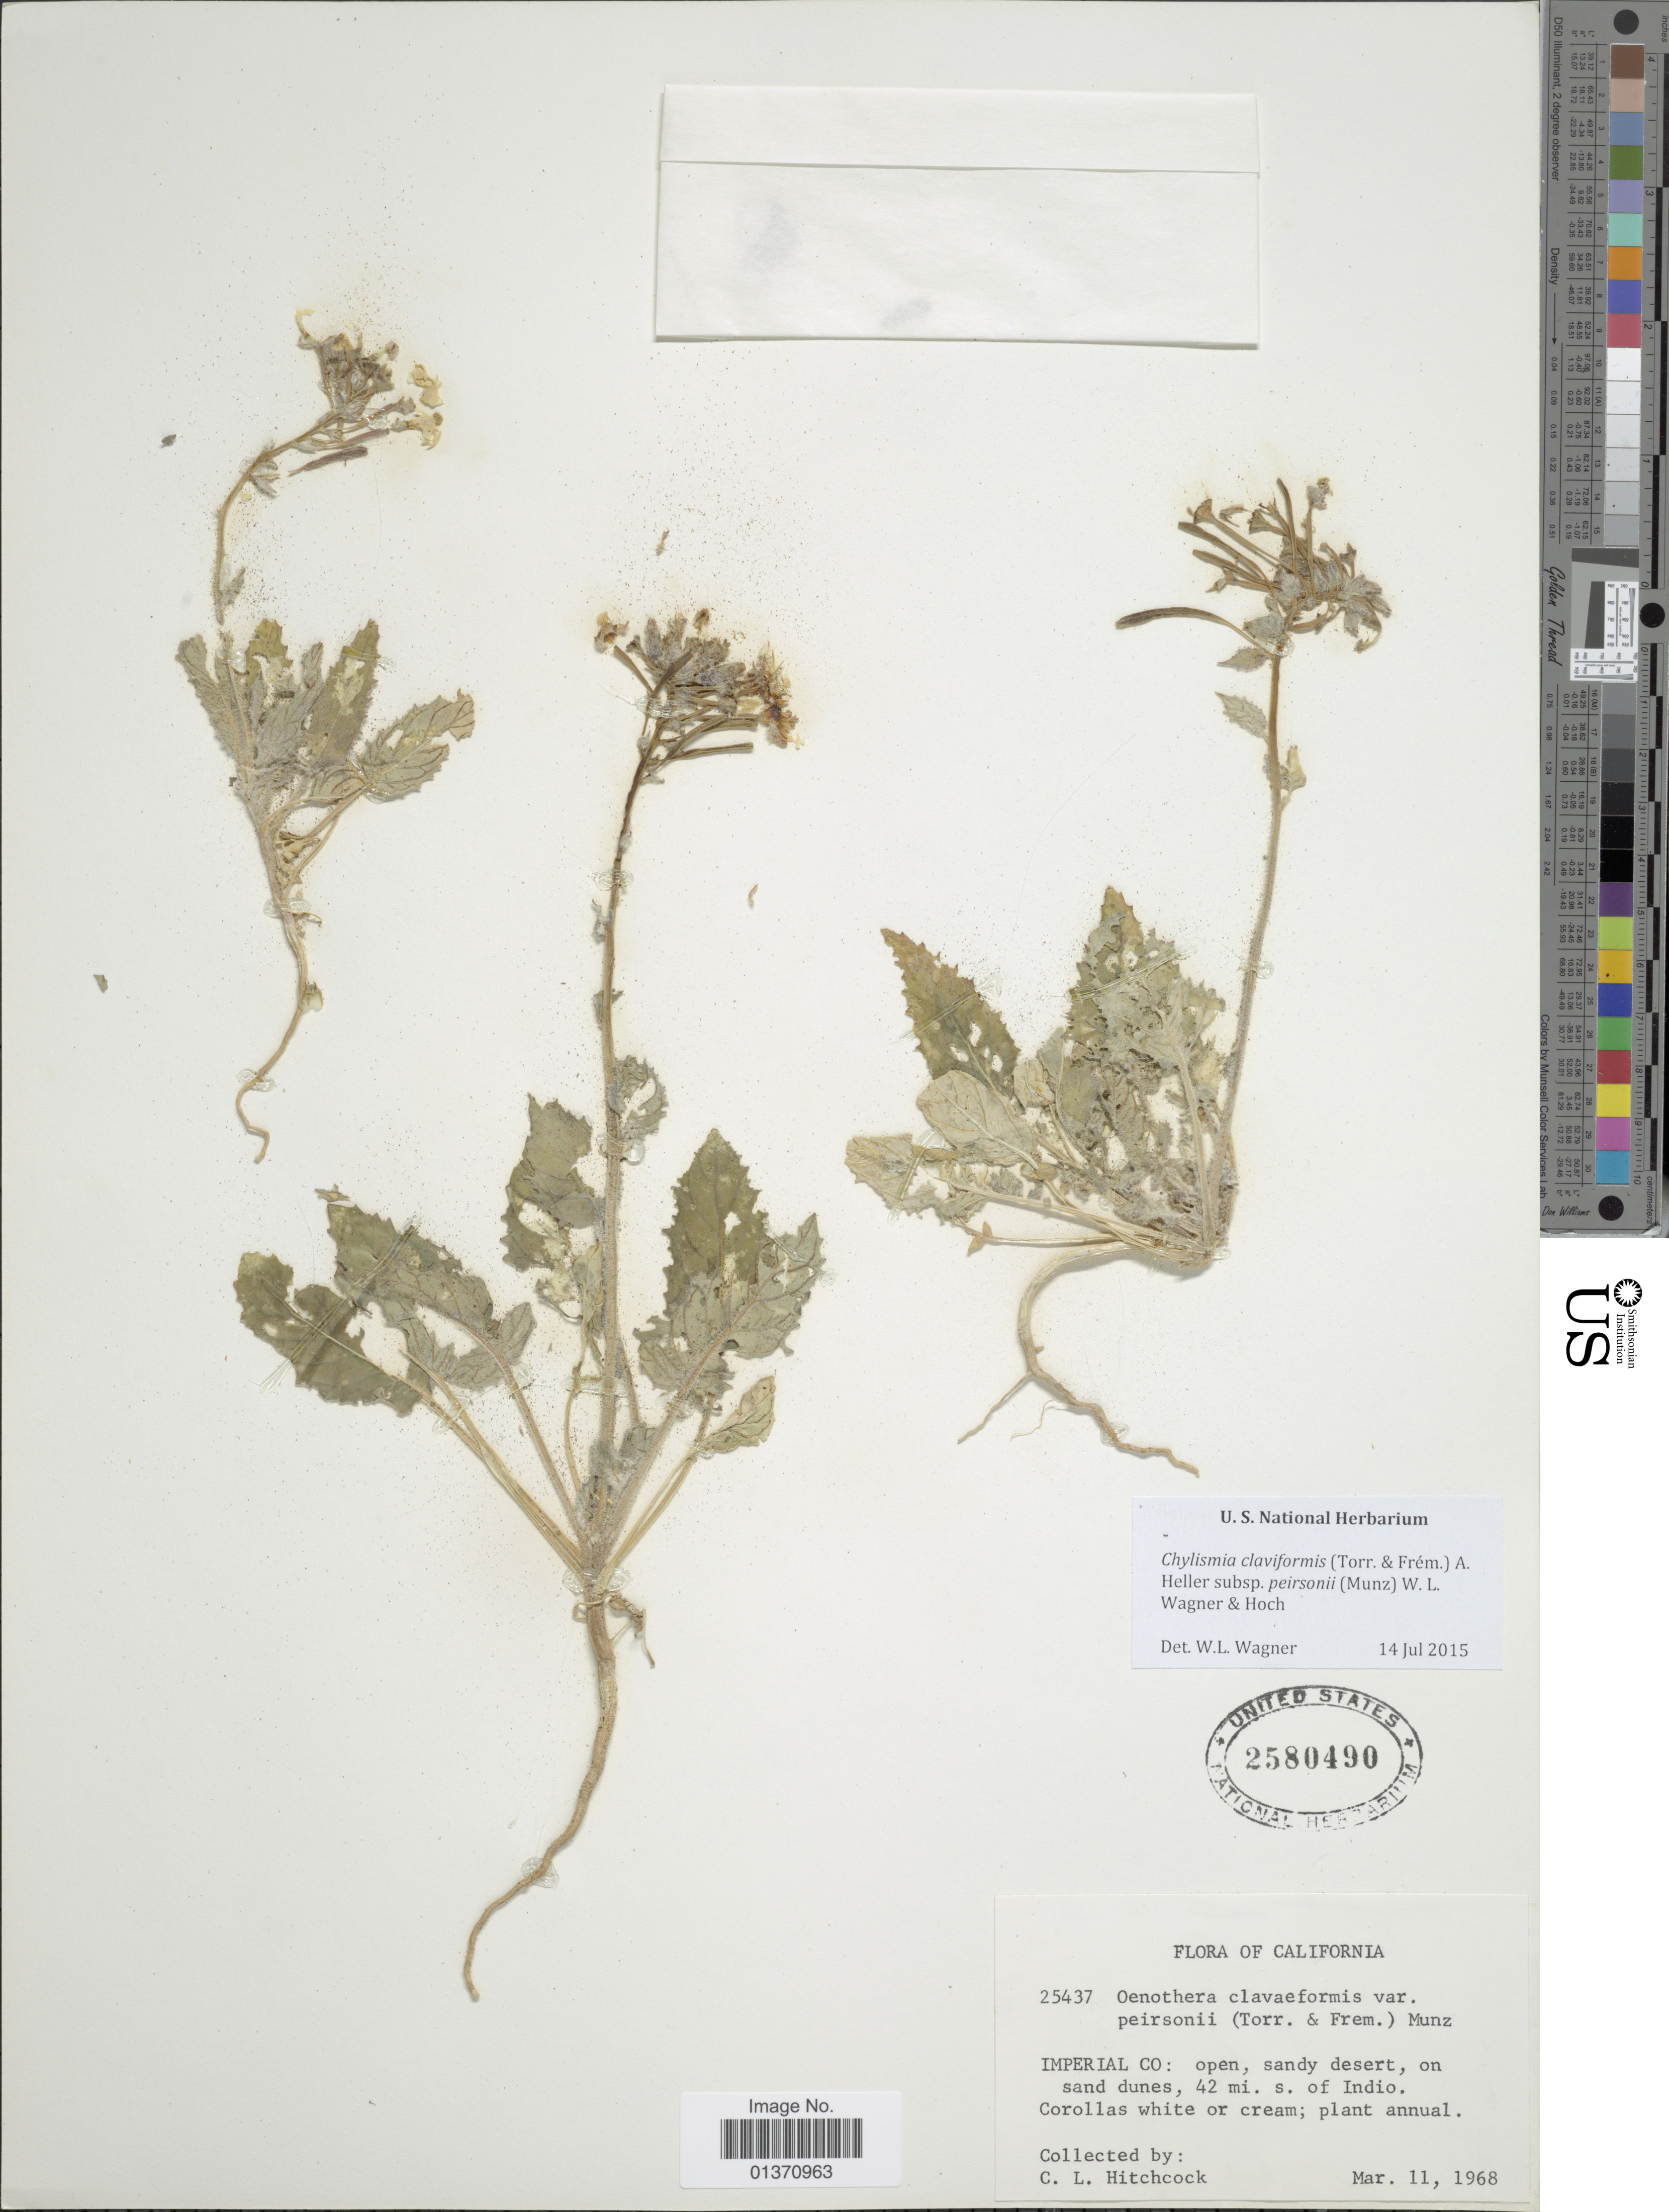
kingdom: Plantae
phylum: Tracheophyta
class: Magnoliopsida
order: Myrtales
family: Onagraceae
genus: Chylismia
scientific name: Chylismia claviformis subsp. peirsonii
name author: (Munz) W.L. Wagner & Hoch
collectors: C. L. Hitchcock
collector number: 25437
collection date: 1968-03-11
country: United States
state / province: California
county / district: Imperial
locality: Imperial Co: open, sandy desert, on sand dunes, 42 mi. s. of Indio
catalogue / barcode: US 2580490